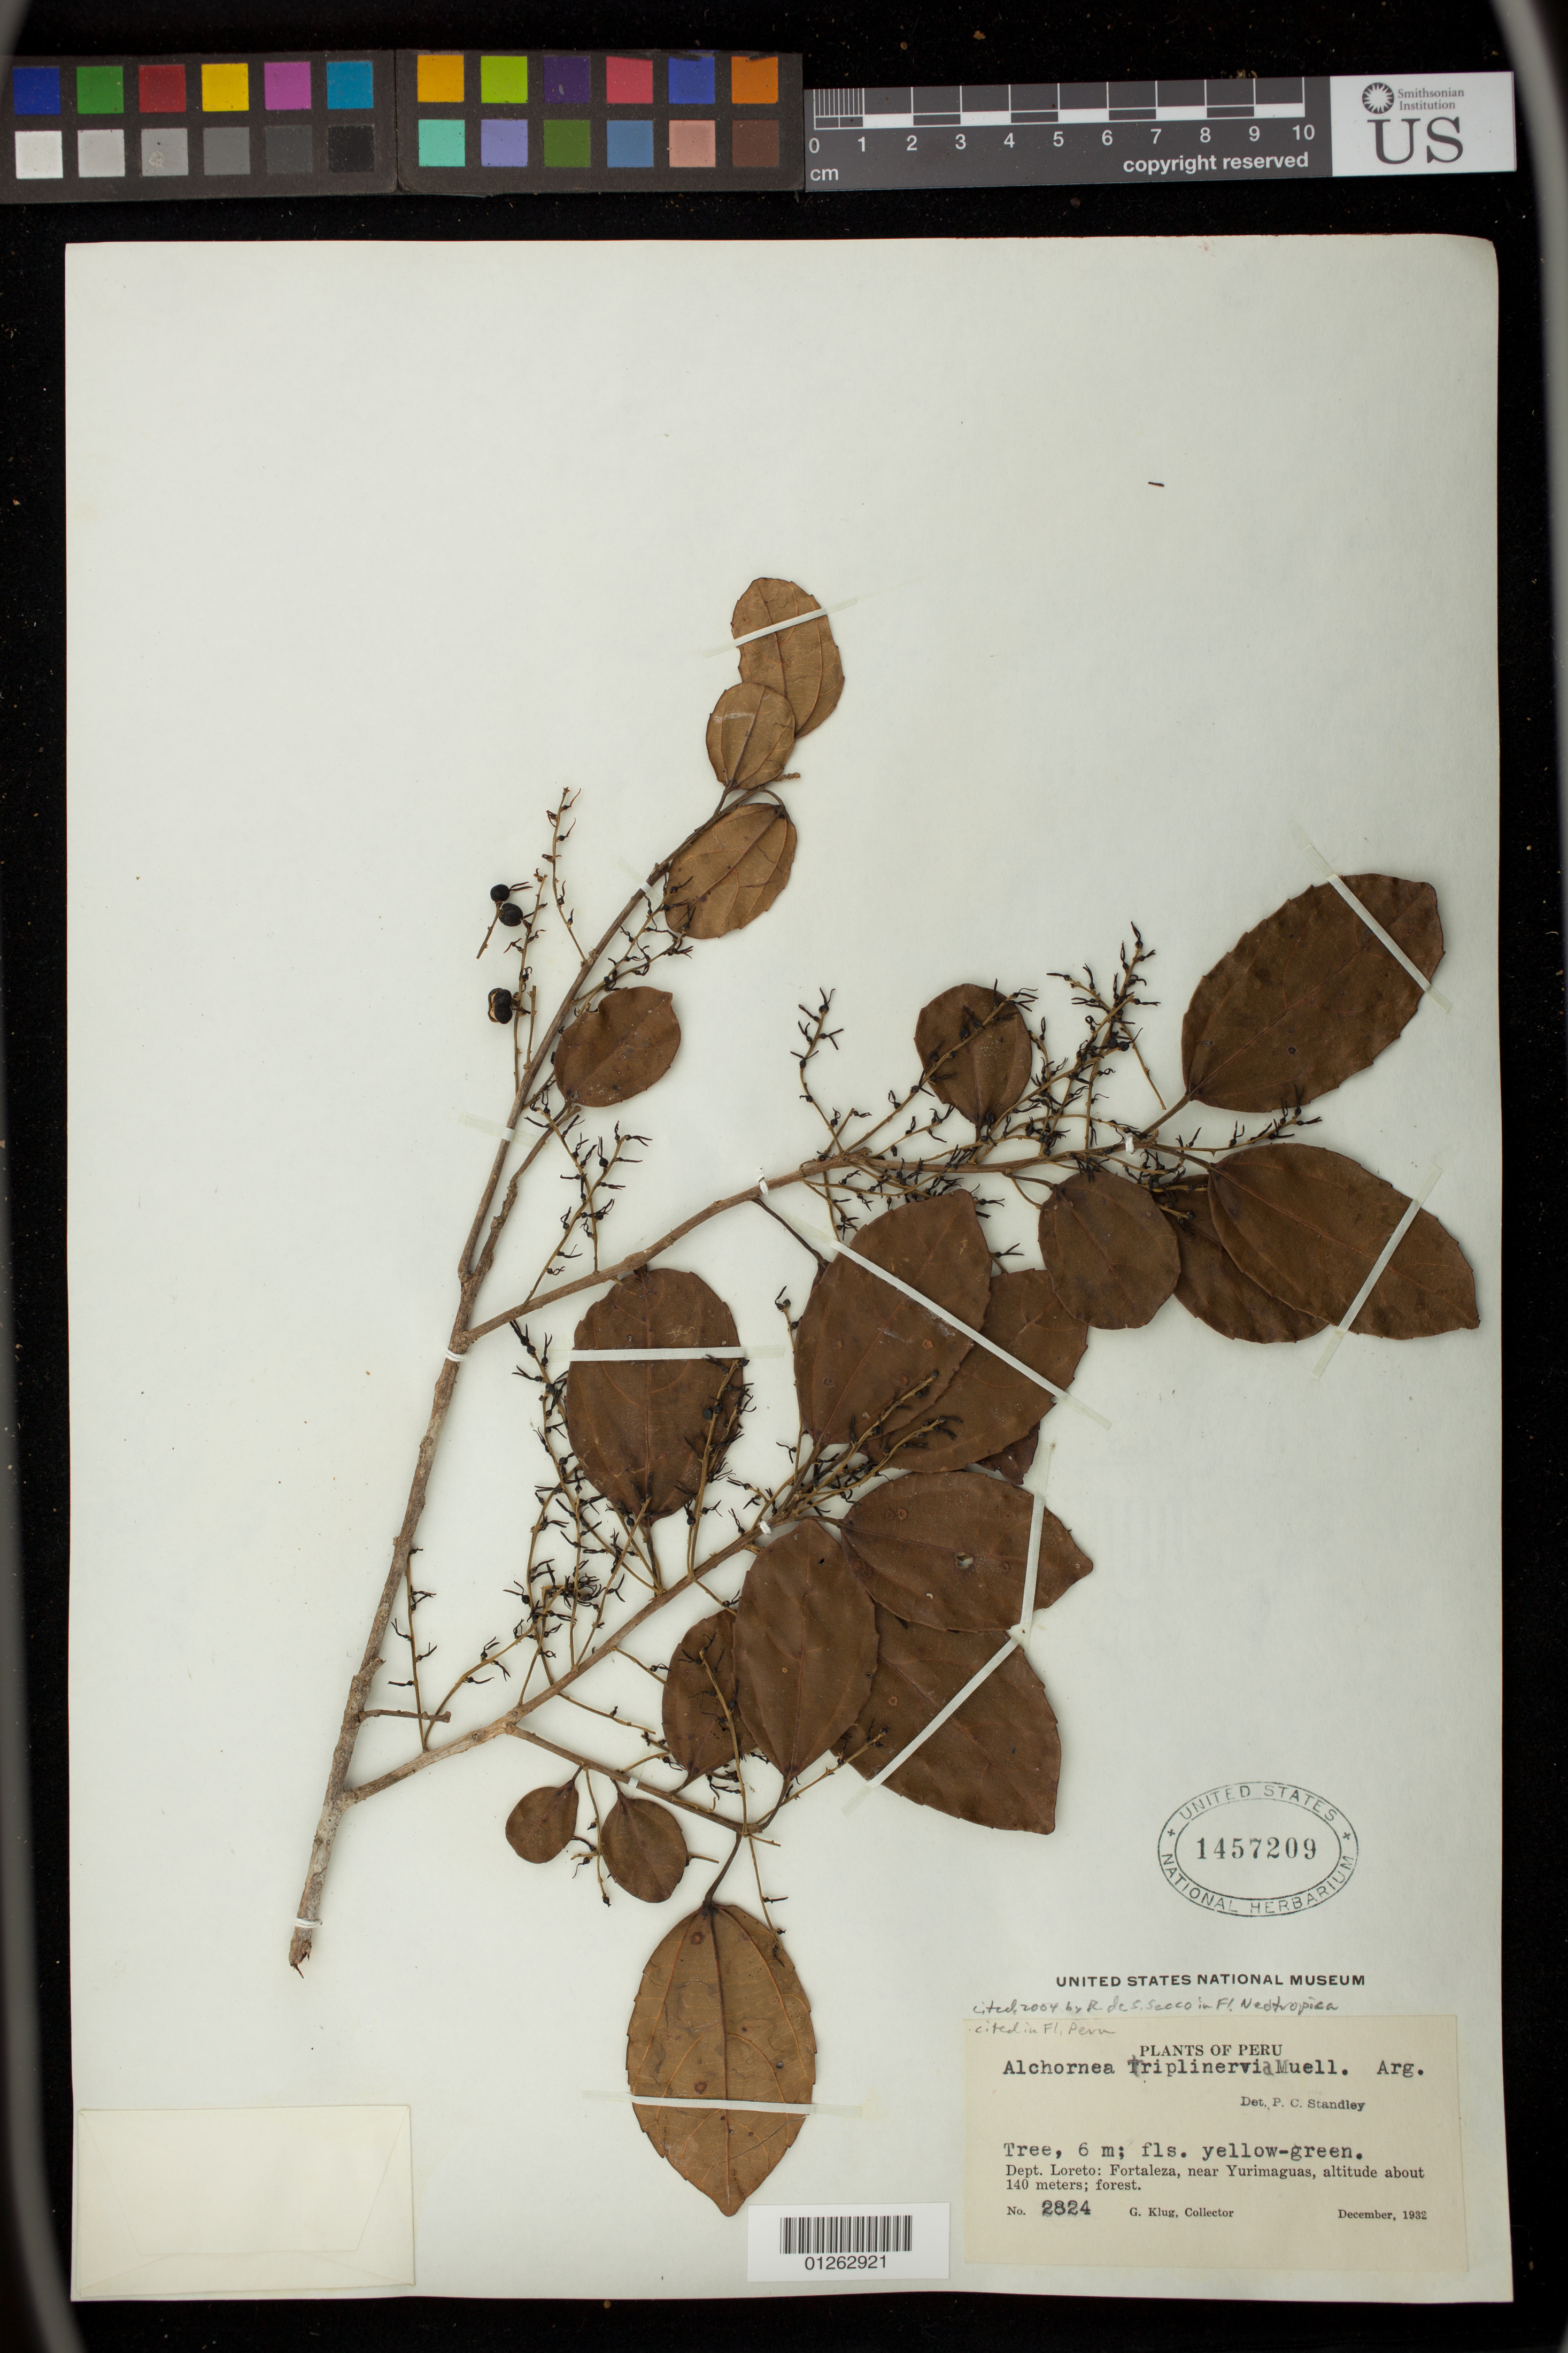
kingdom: Plantae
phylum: Tracheophyta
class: Magnoliopsida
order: Malpighiales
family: Euphorbiaceae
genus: Alchornea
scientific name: Alchornea triplinervia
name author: (Spreng.) Müll. Arg.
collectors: G. Klug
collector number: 2824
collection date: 1932-12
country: Peru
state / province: Loreto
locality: Fortaleza, near Yurimaguas.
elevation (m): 140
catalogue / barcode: US 1457209